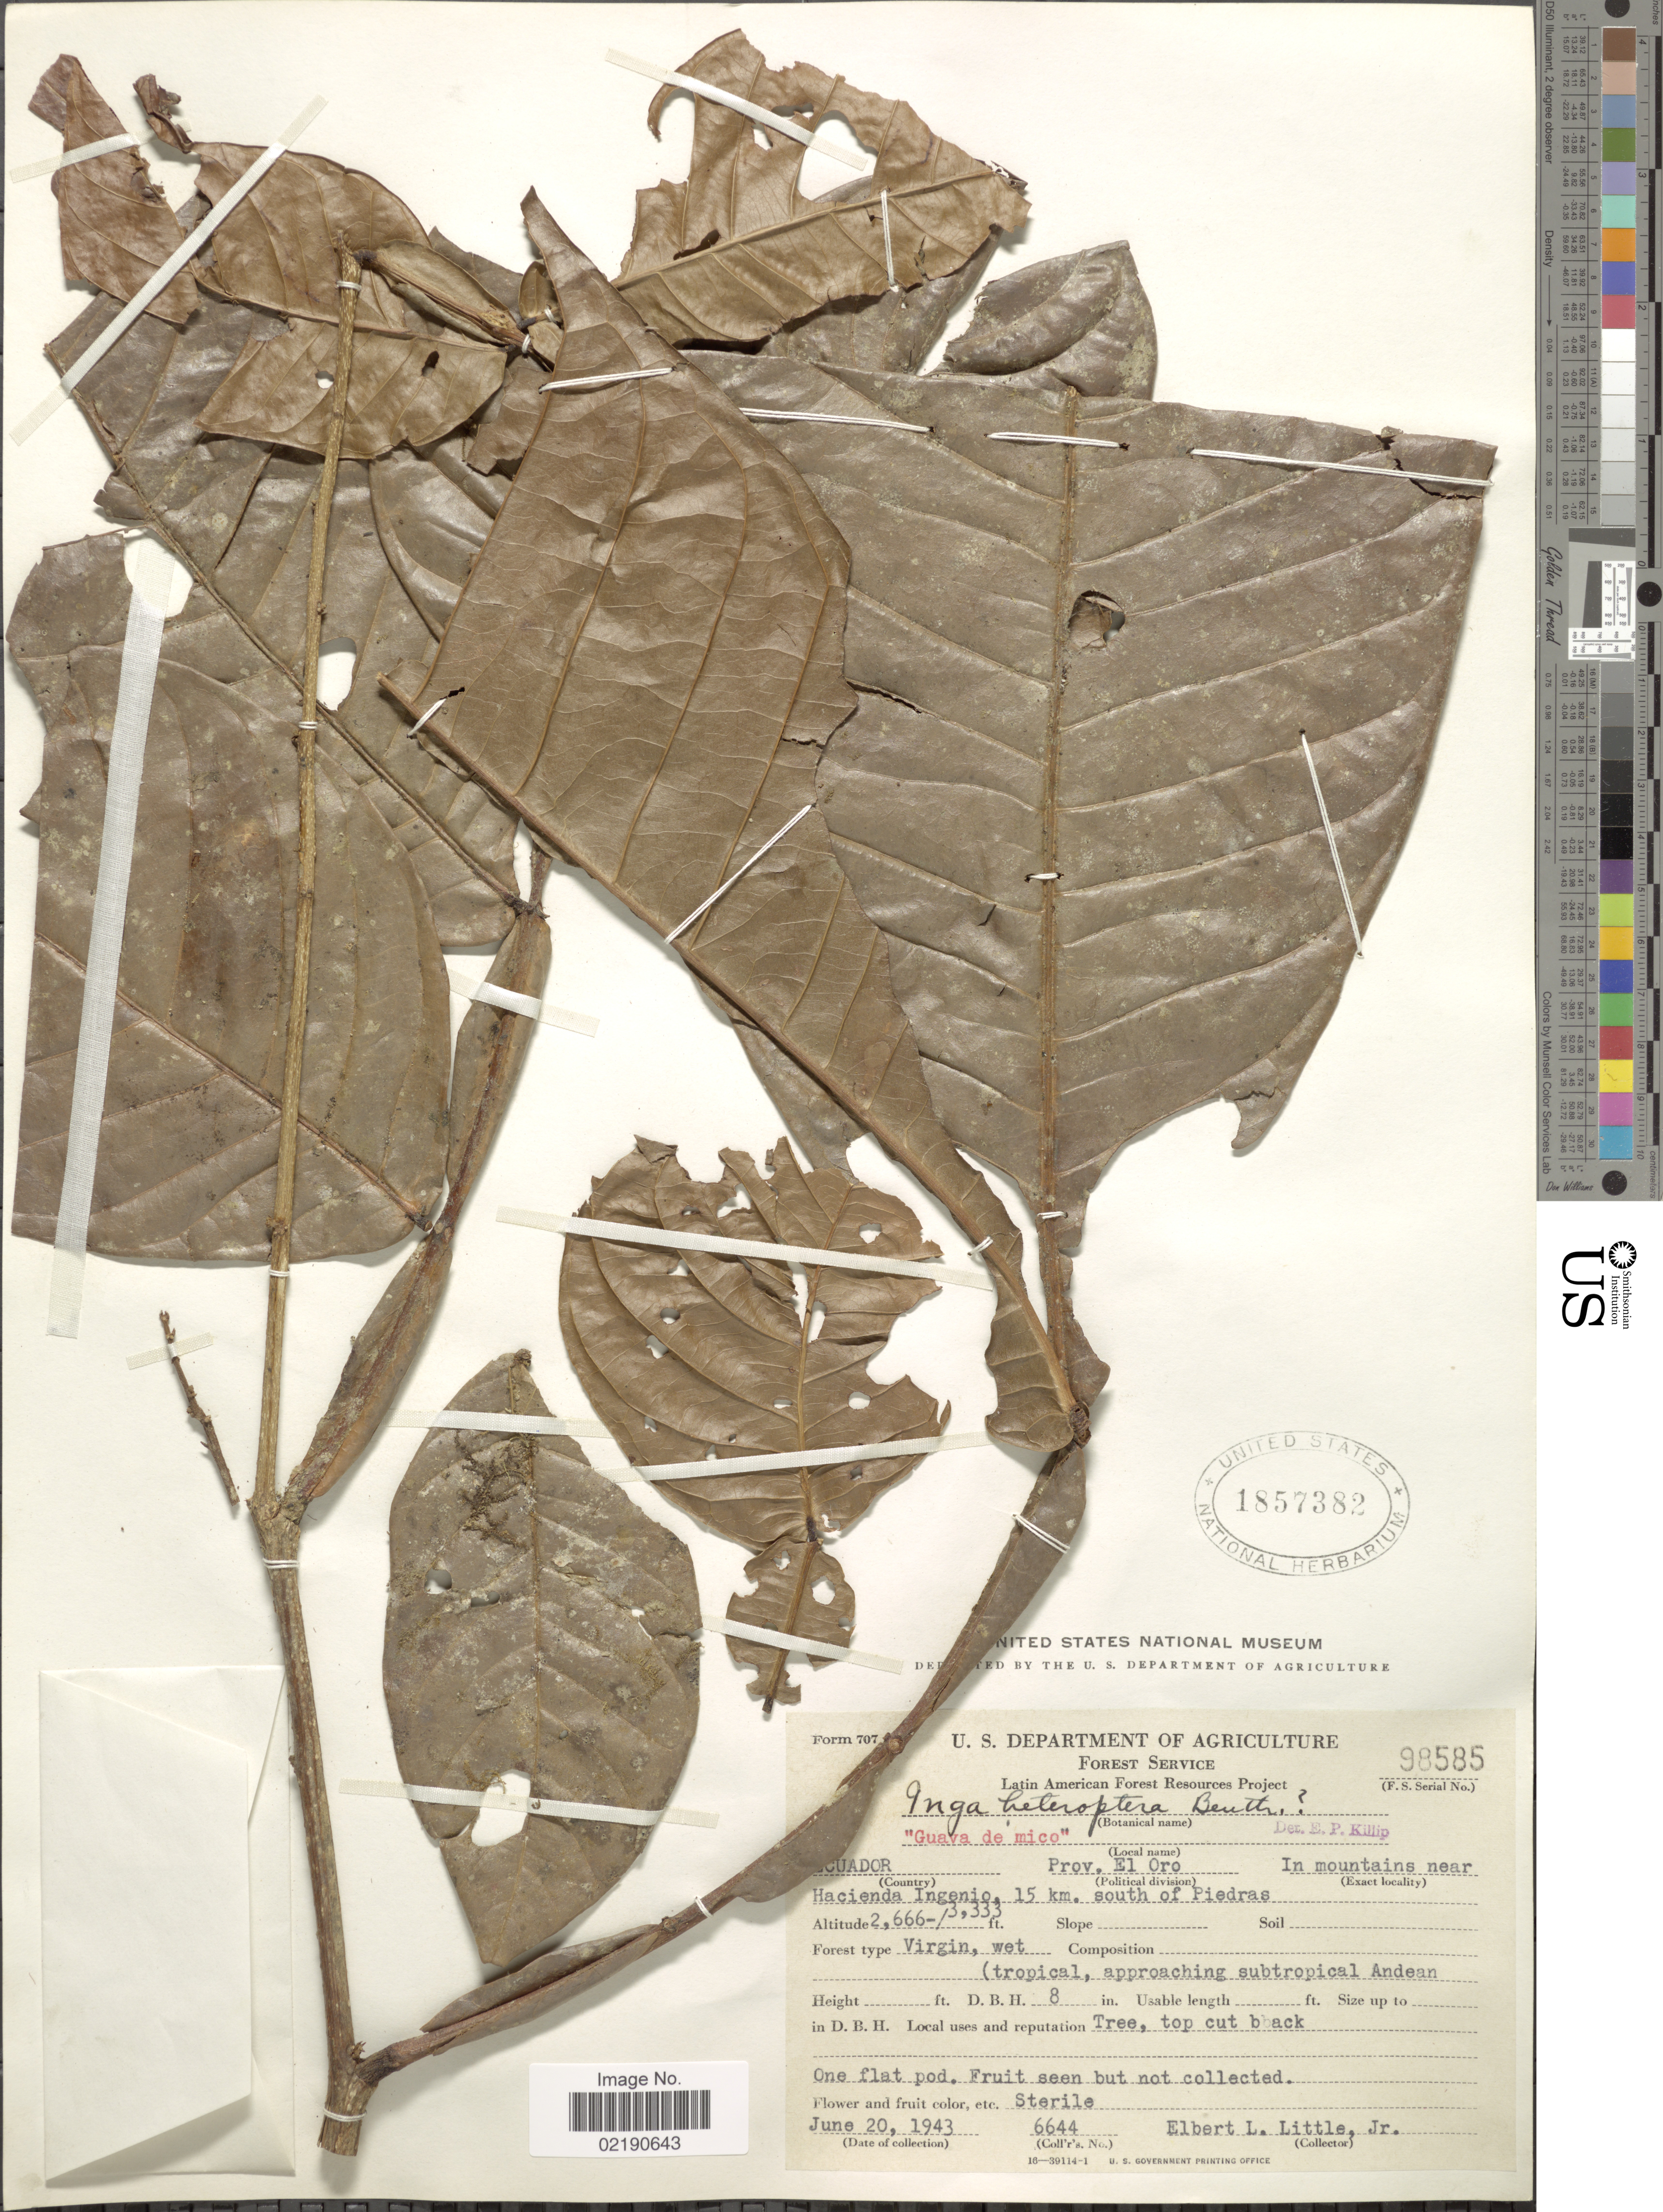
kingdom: Plantae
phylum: Tracheophyta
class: Magnoliopsida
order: Fabales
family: Fabaceae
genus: Inga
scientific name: Inga sp.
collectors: E. L. Little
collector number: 6644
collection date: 1943-06-20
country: Ecuador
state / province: El Oro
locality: In mountains near Hacienda Ingenio, 15 km south of Piedras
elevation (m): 813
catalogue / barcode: US 1857382